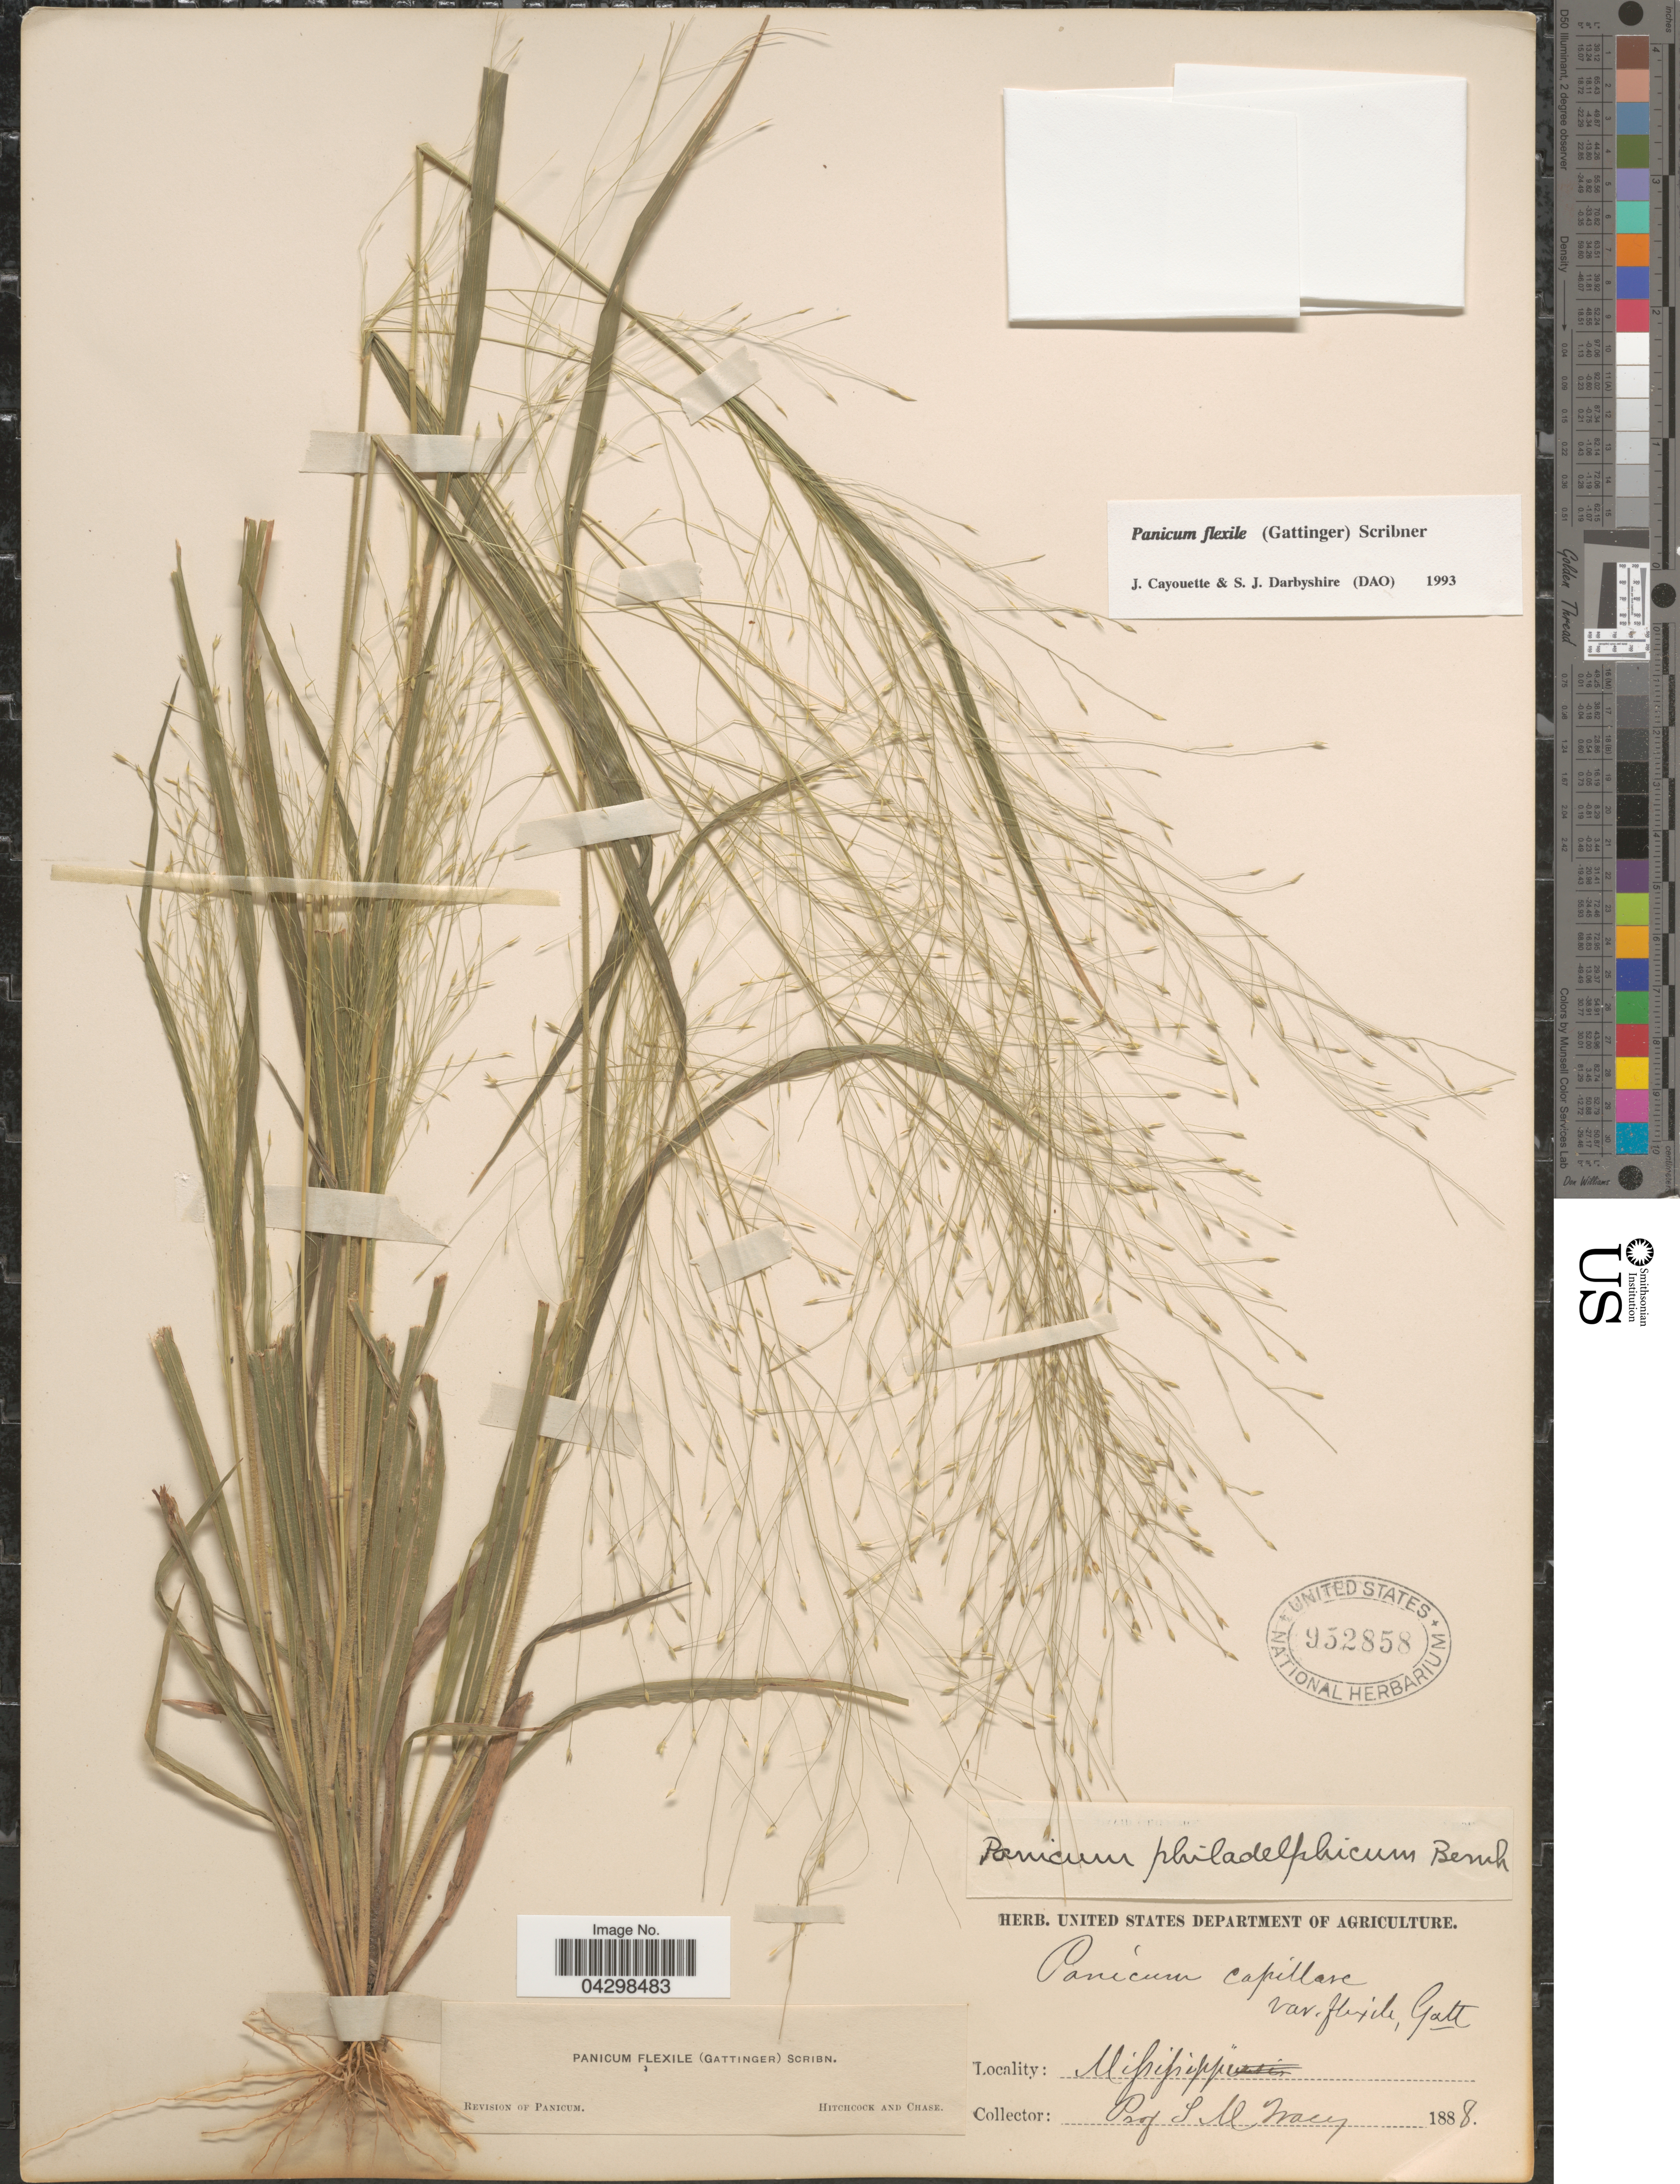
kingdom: Plantae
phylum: Tracheophyta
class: Liliopsida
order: Poales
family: Poaceae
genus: Panicum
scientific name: Panicum flexile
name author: (Gatt.) Scribn.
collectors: S. M. Tracy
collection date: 1888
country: United States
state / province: Mississippi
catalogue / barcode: US 952858